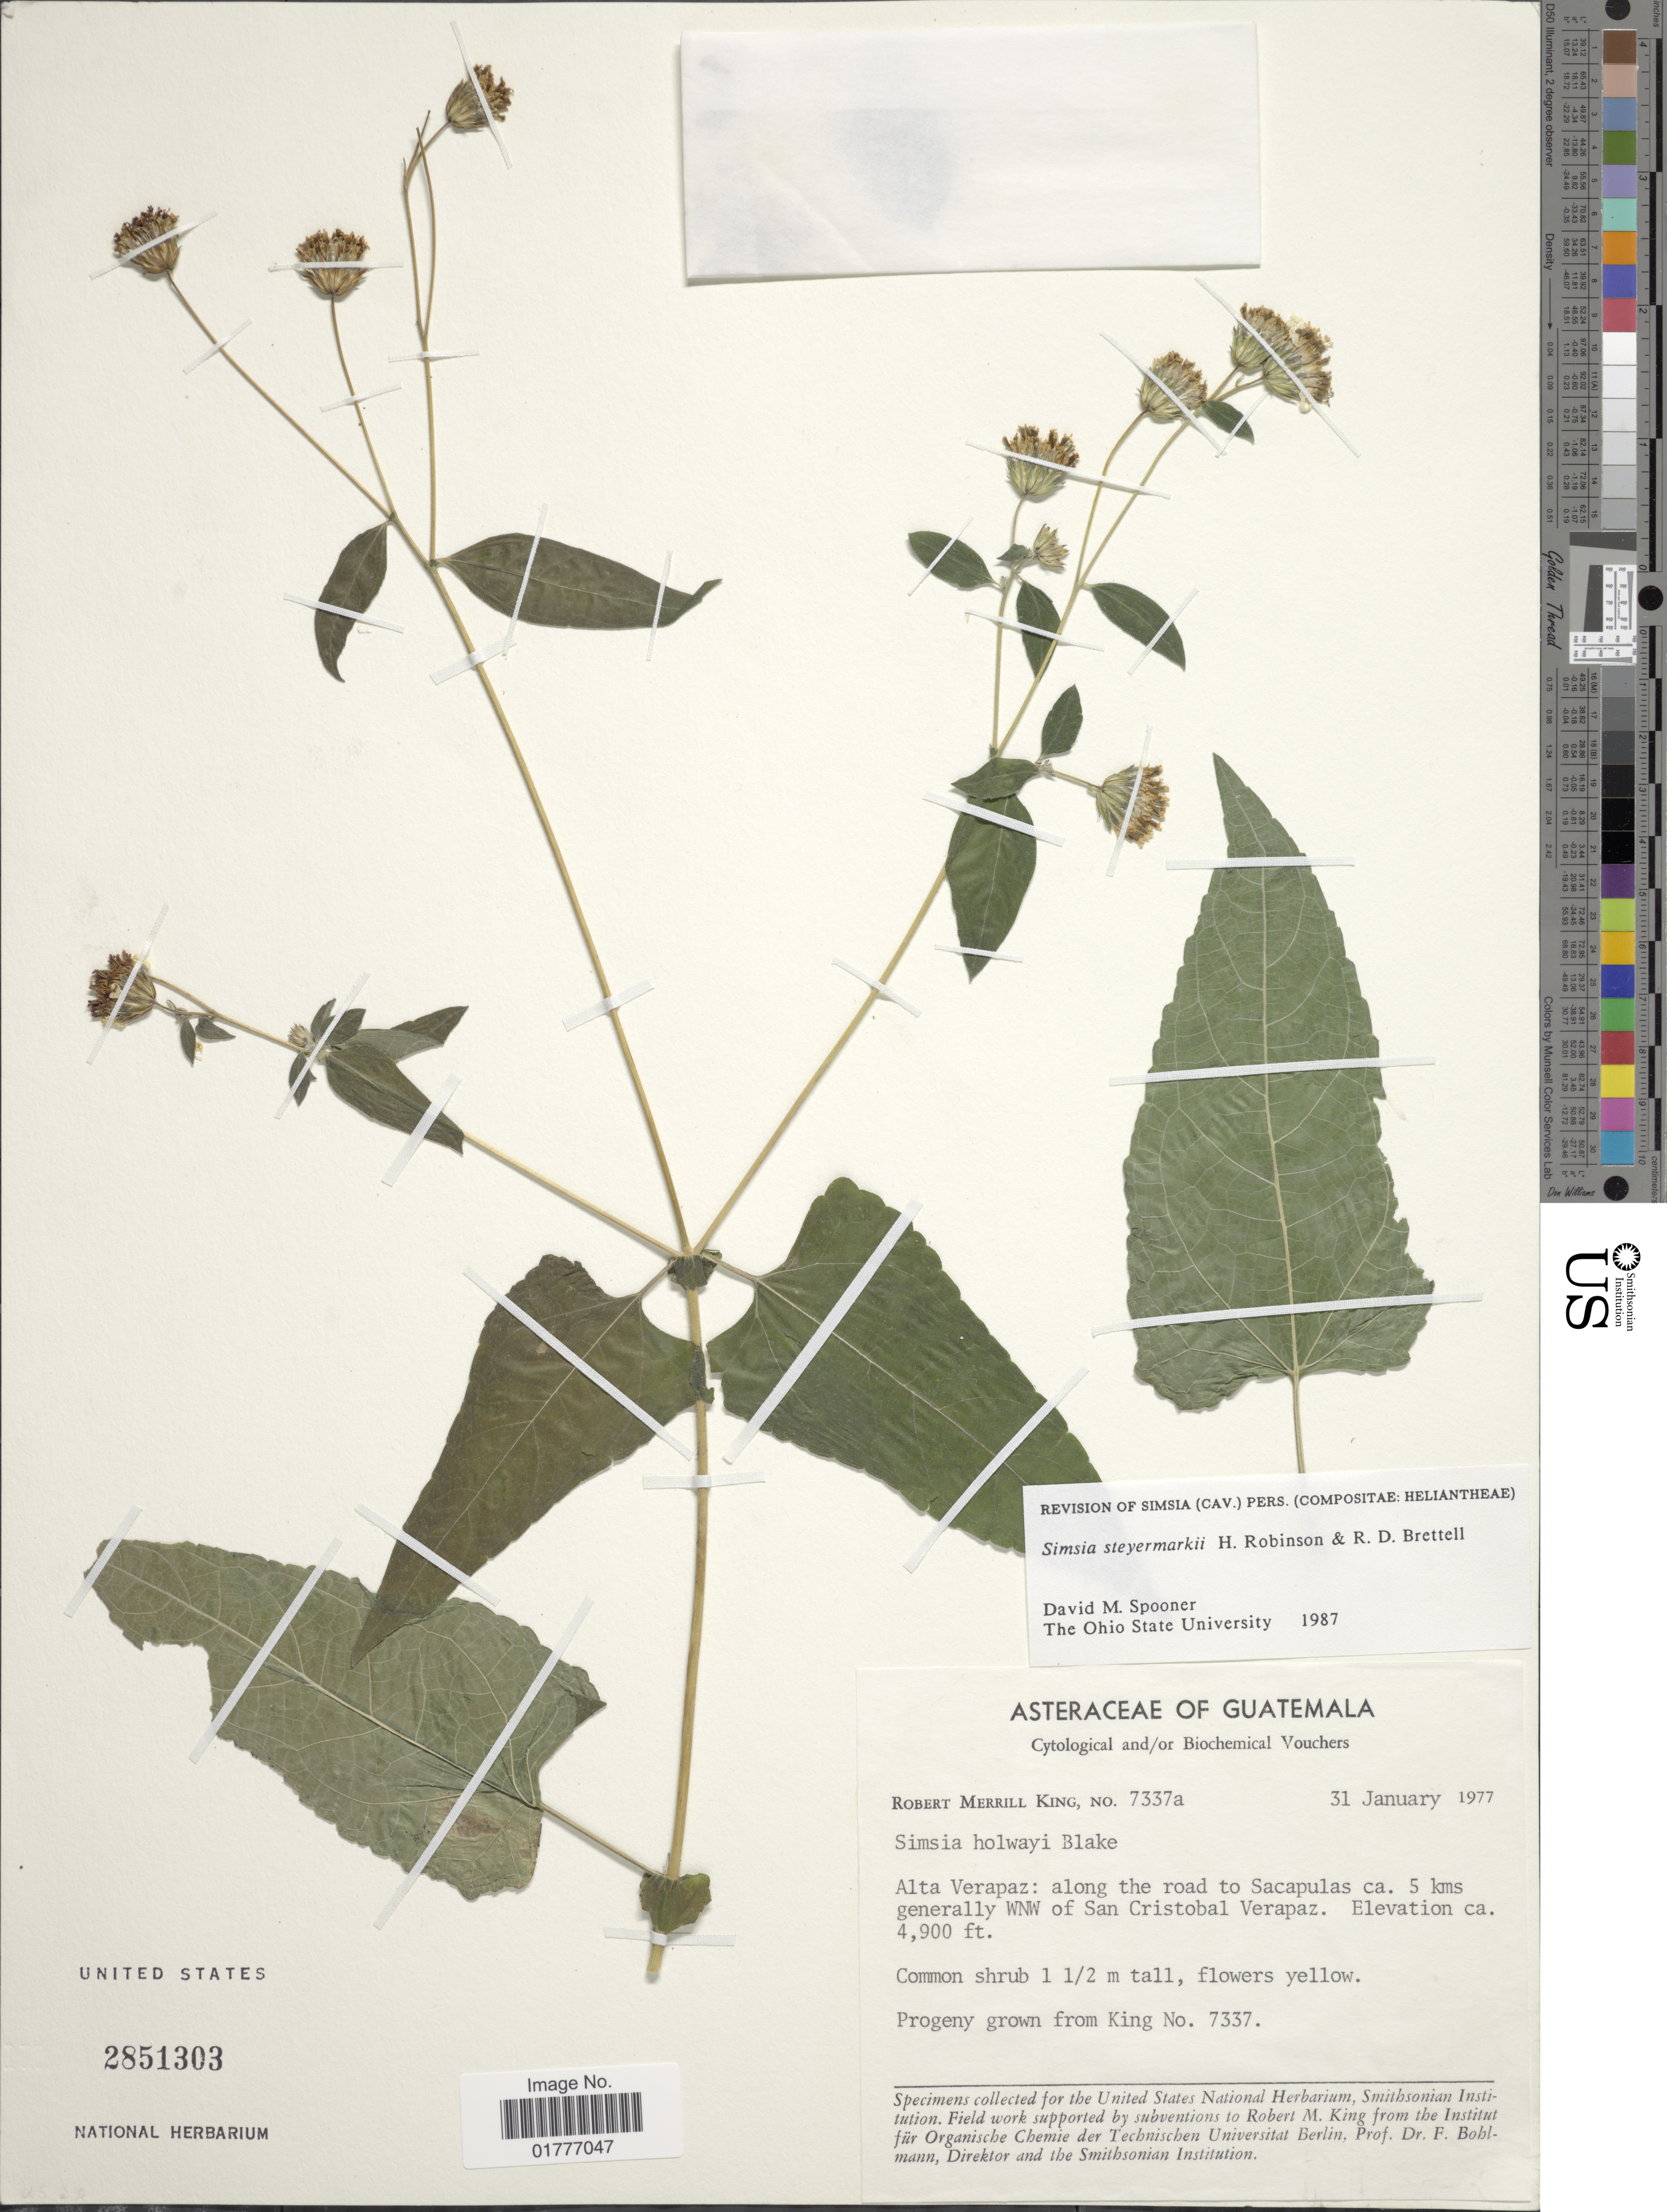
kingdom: Plantae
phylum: Tracheophyta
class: Magnoliopsida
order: Asterales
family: Asteraceae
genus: Simsia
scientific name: Simsia steyermarkii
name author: H. Rob. & Brettell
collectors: R. M. King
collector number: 7337a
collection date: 1977-01-31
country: Guatemala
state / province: Alta Verapaz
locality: Along the road to Sacapulas, ca 5 kms generally WNW of San Cristobal Verapaz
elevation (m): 1494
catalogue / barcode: US 2851303